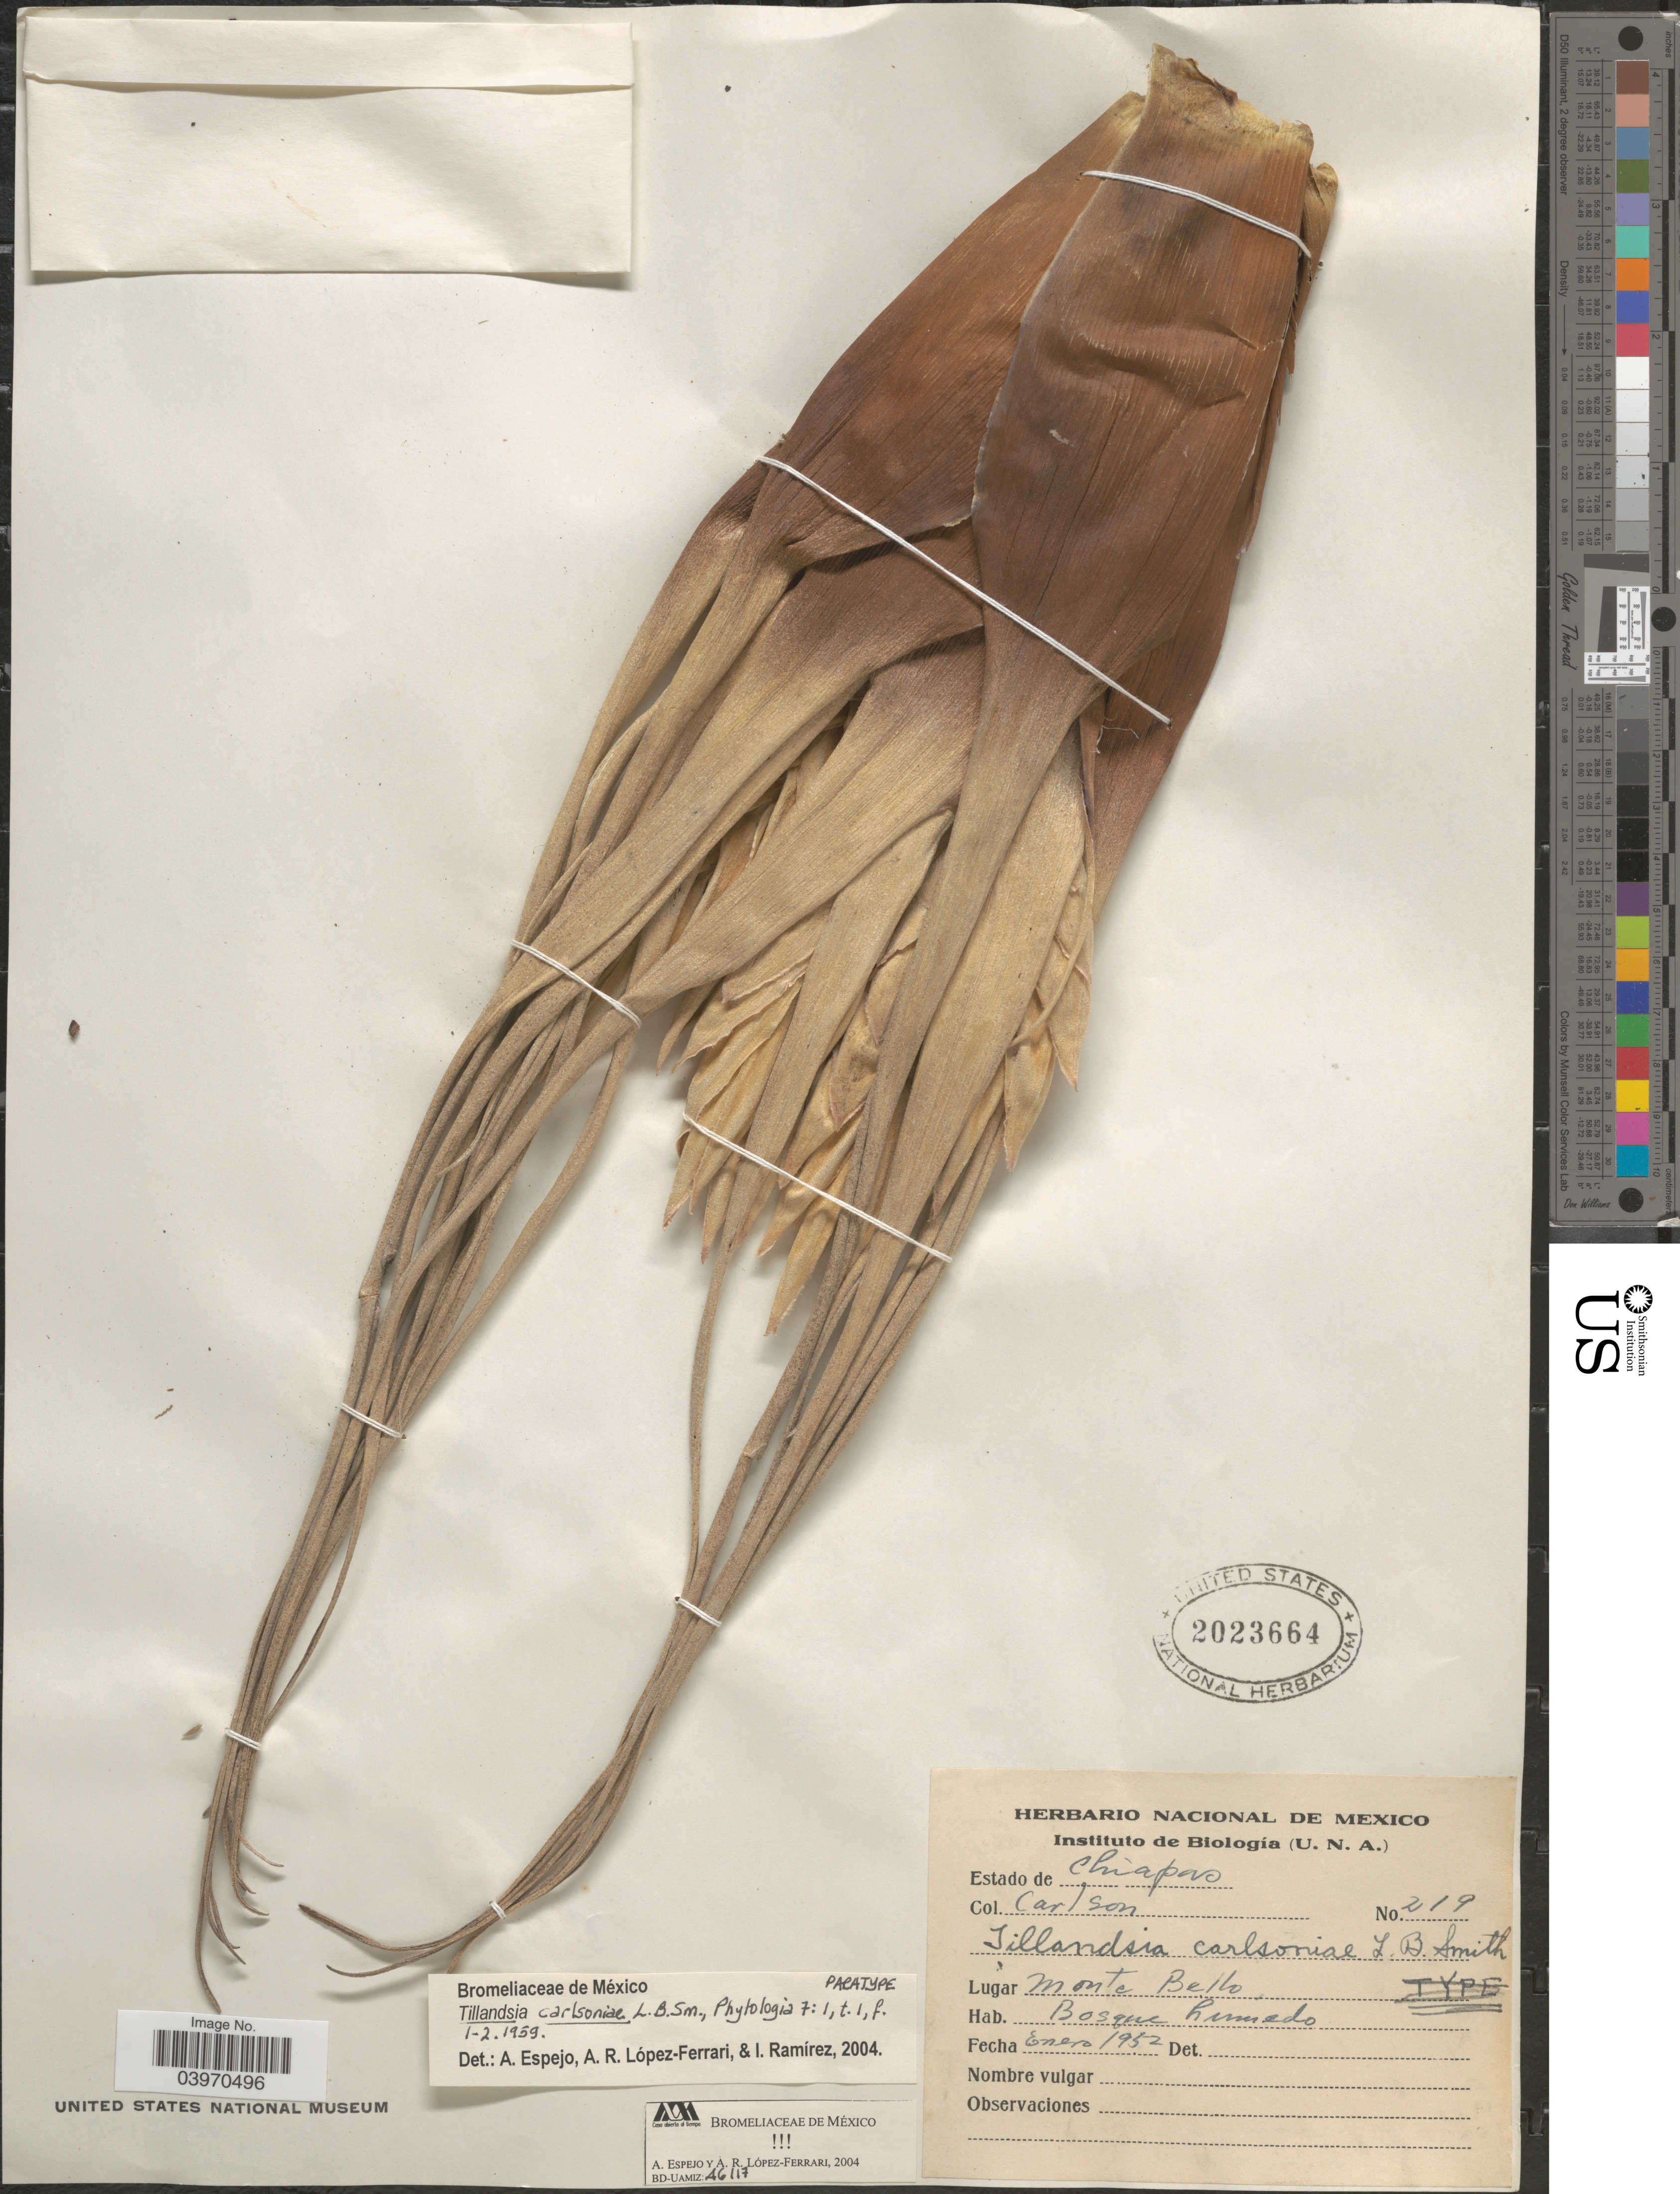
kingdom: Plantae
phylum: Tracheophyta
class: Liliopsida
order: Poales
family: Bromeliaceae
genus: Tillandsia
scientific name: Tillandsia carlsoniae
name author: L.B. Sm.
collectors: -. Carlson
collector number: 219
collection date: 1952-01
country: Mexico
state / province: Chiapas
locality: Monte Bello.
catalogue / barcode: US 2023664